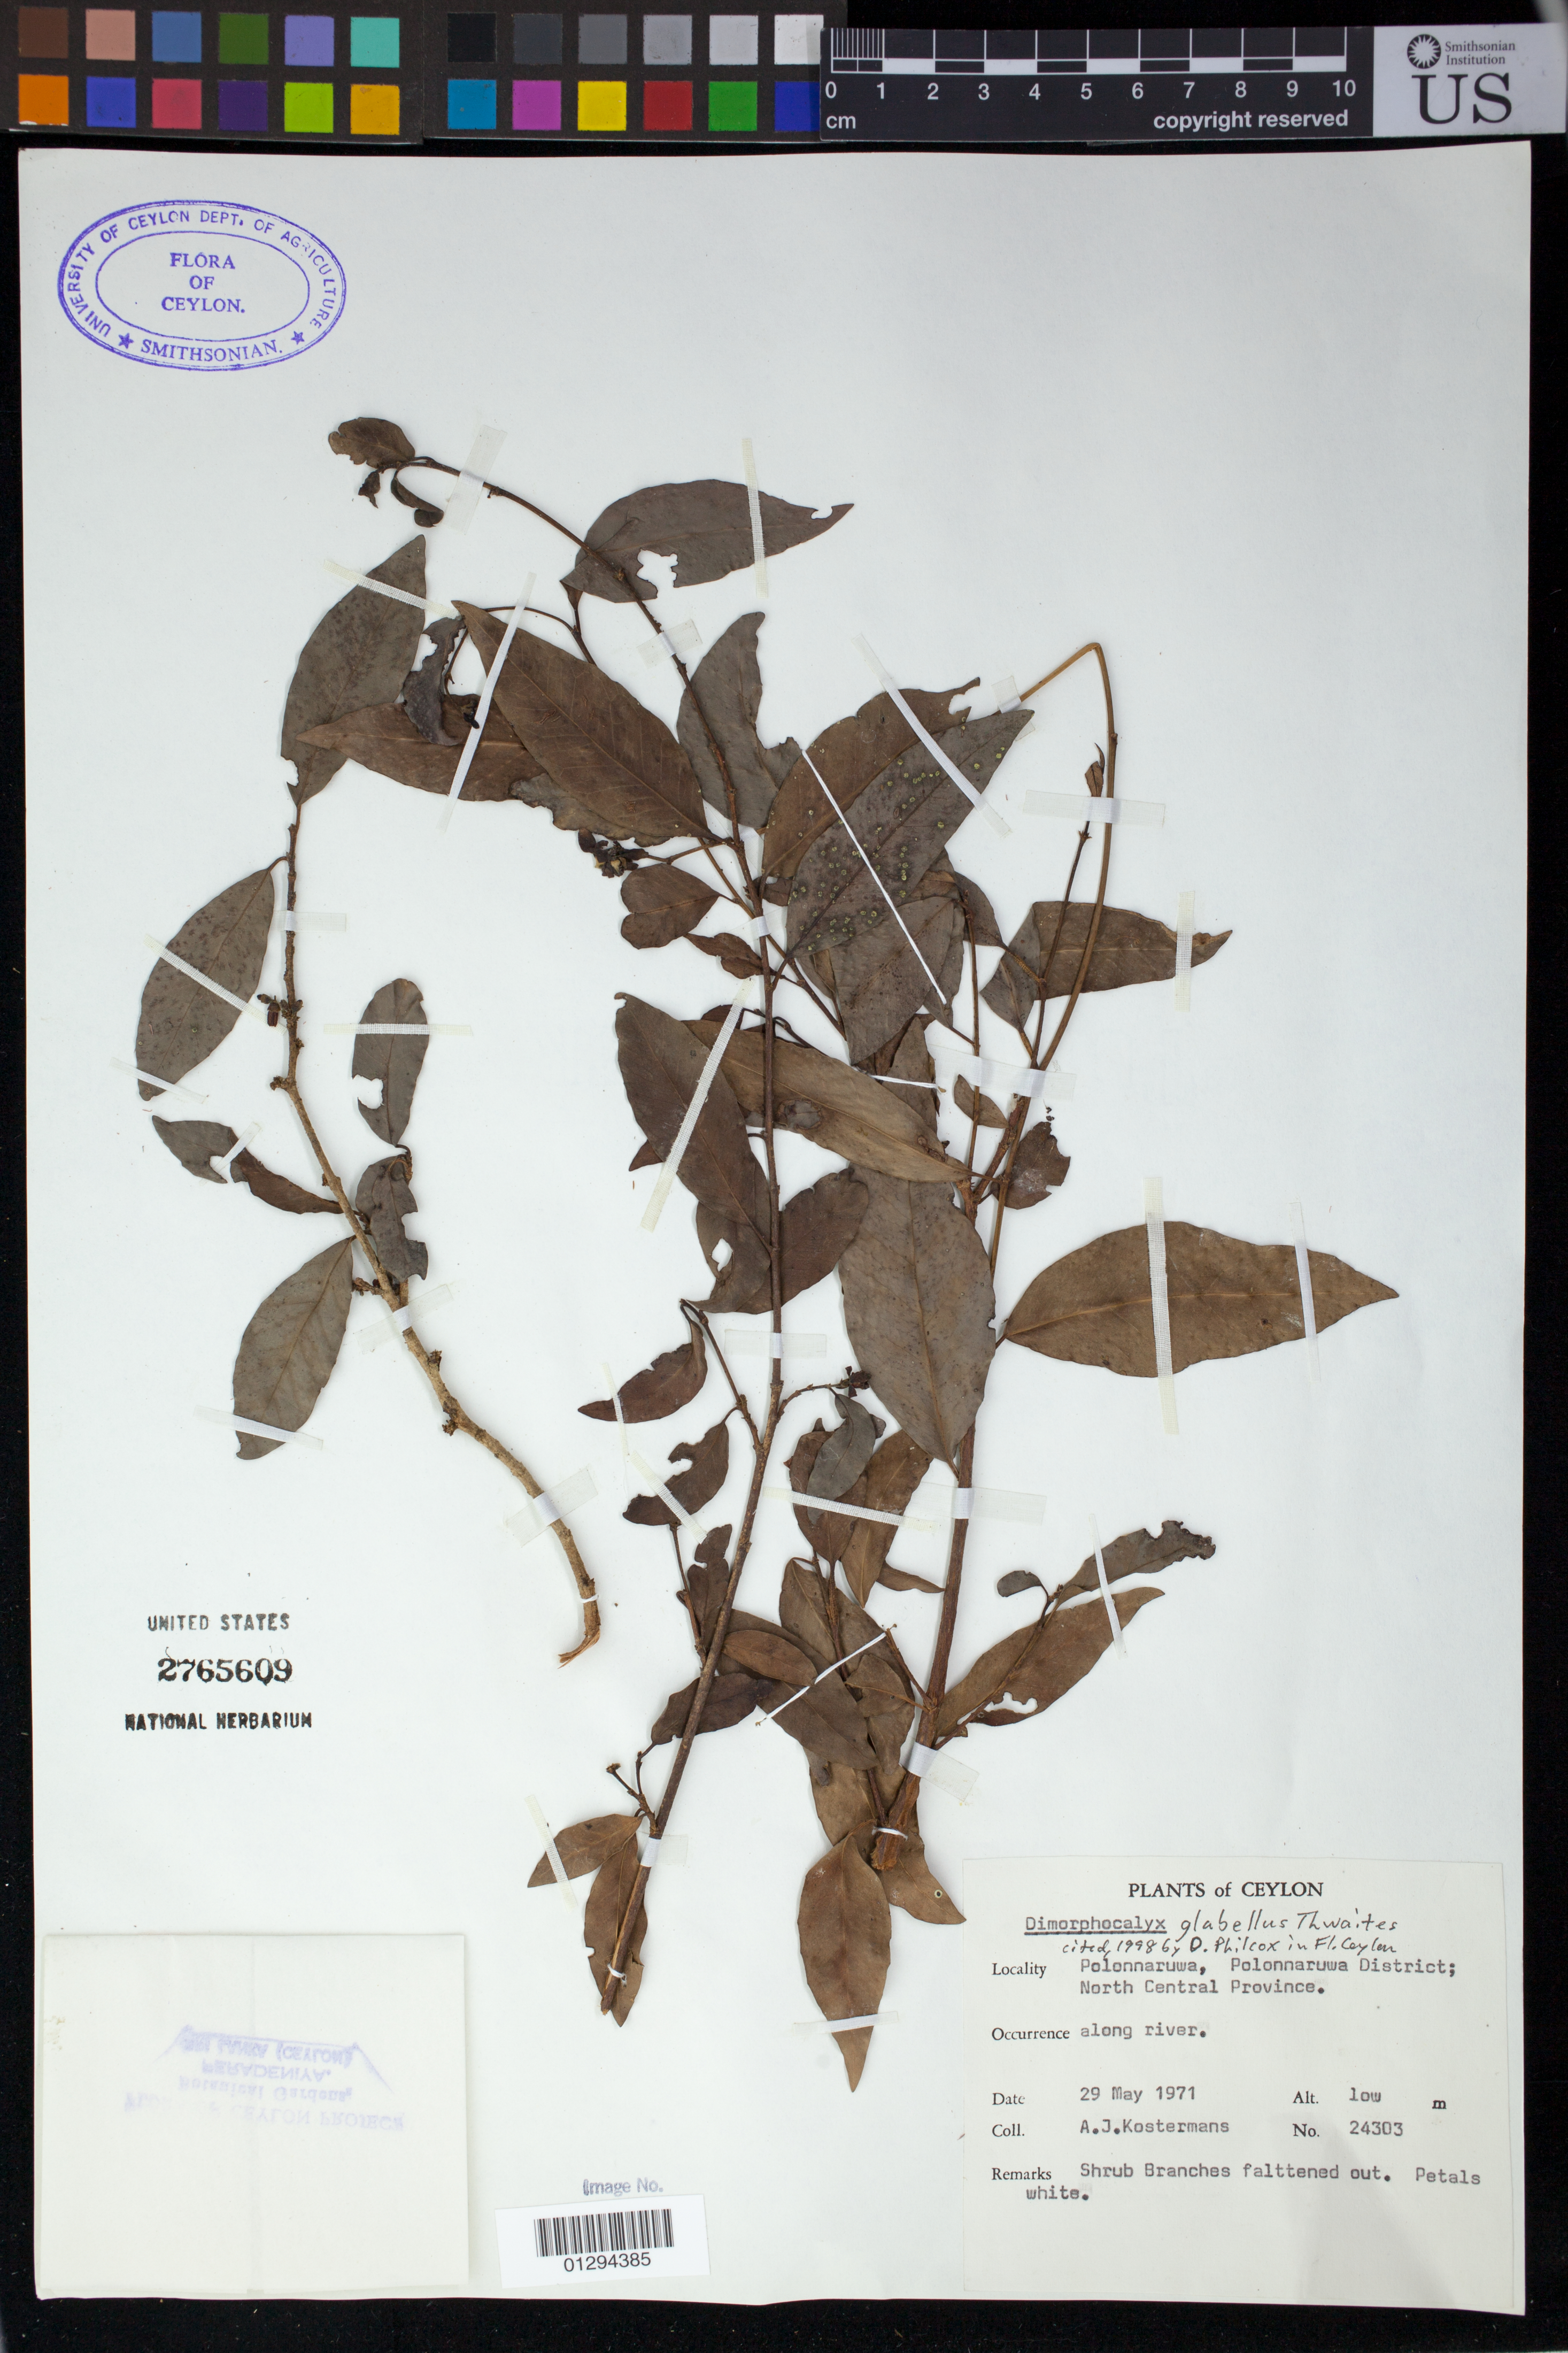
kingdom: Plantae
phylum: Tracheophyta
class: Magnoliopsida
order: Malpighiales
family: Euphorbiaceae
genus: Dimorphocalyx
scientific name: Dimorphocalyx glabellus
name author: Thwaites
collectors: A. J. G. Kostermans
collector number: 24303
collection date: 1971-05-29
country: Sri Lanka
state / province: North Central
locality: Polonnaruwa, Polonnaruwa District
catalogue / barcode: US 2765609